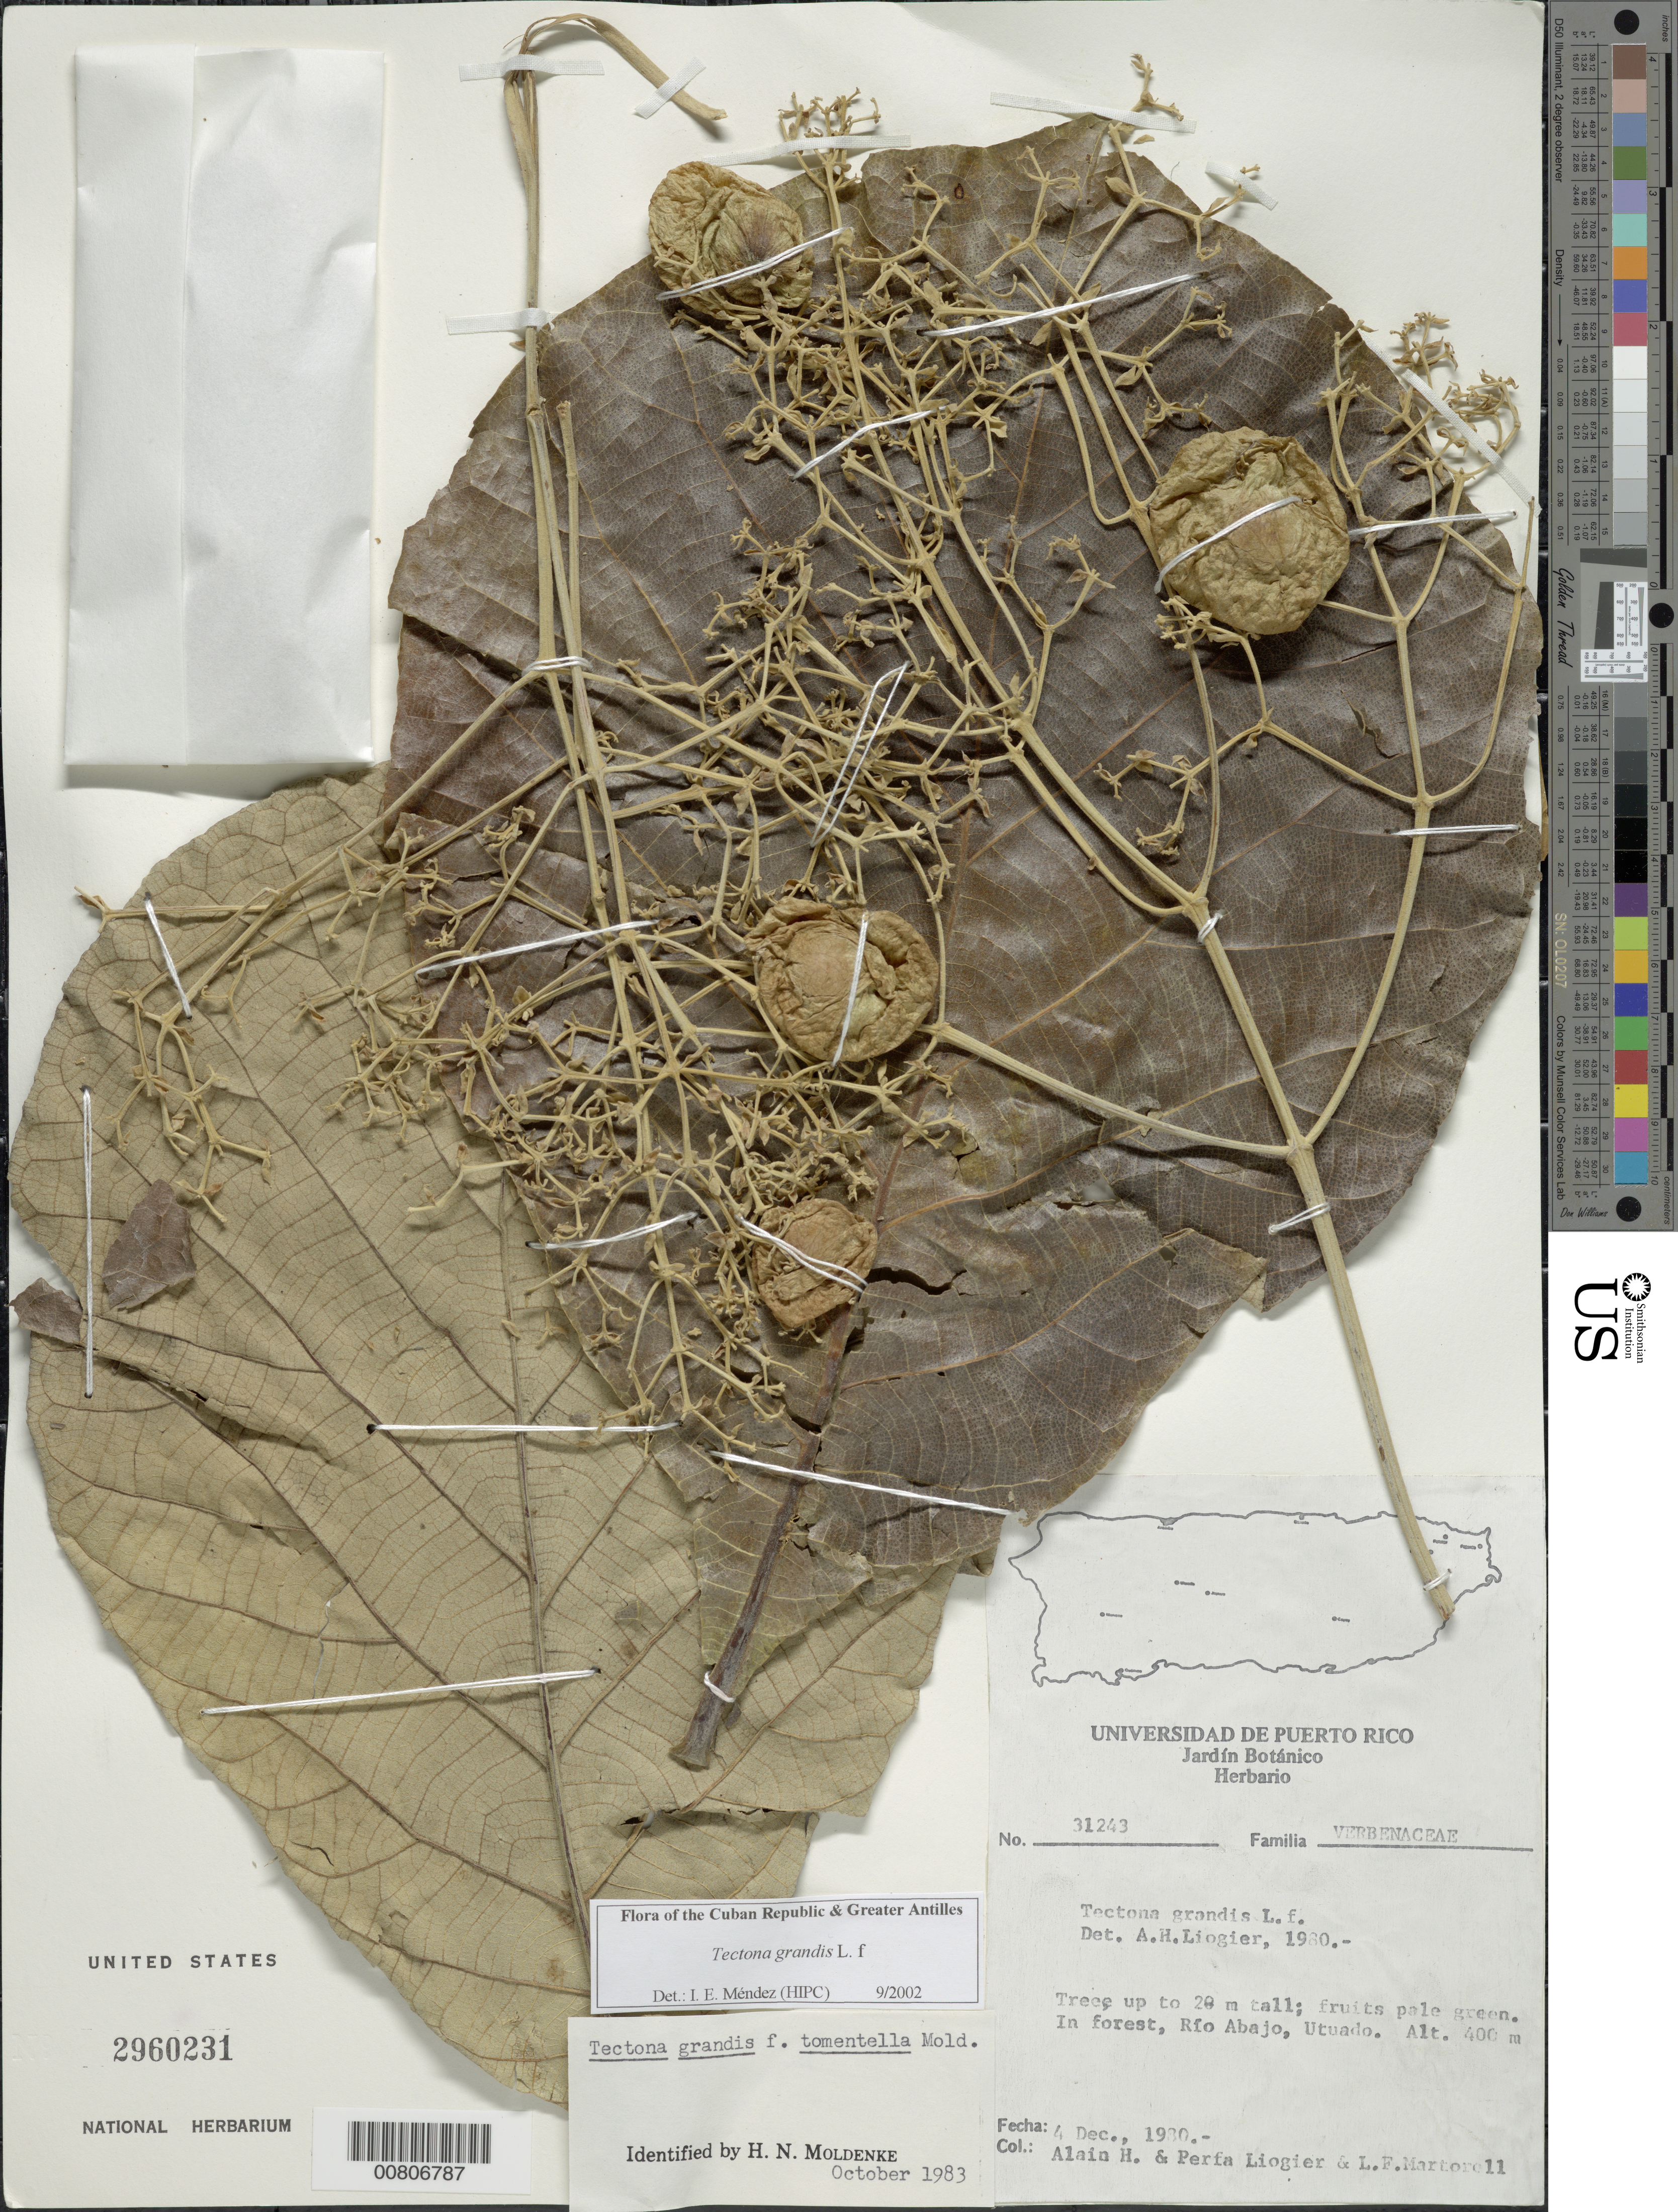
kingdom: Plantae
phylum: Tracheophyta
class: Magnoliopsida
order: Lamiales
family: Lamiaceae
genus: Tectona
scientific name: Tectona grandis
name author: L. f.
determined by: Méndez, Isidro E., (HIPC)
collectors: A. H. Liogier, M. P. Liogier & L. Martoro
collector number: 31243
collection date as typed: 04 Dec 1980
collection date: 1980-12-04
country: Puerto Rico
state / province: Utuado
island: Puerto Rico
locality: Río Abajo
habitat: Forest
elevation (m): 400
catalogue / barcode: US 2960231